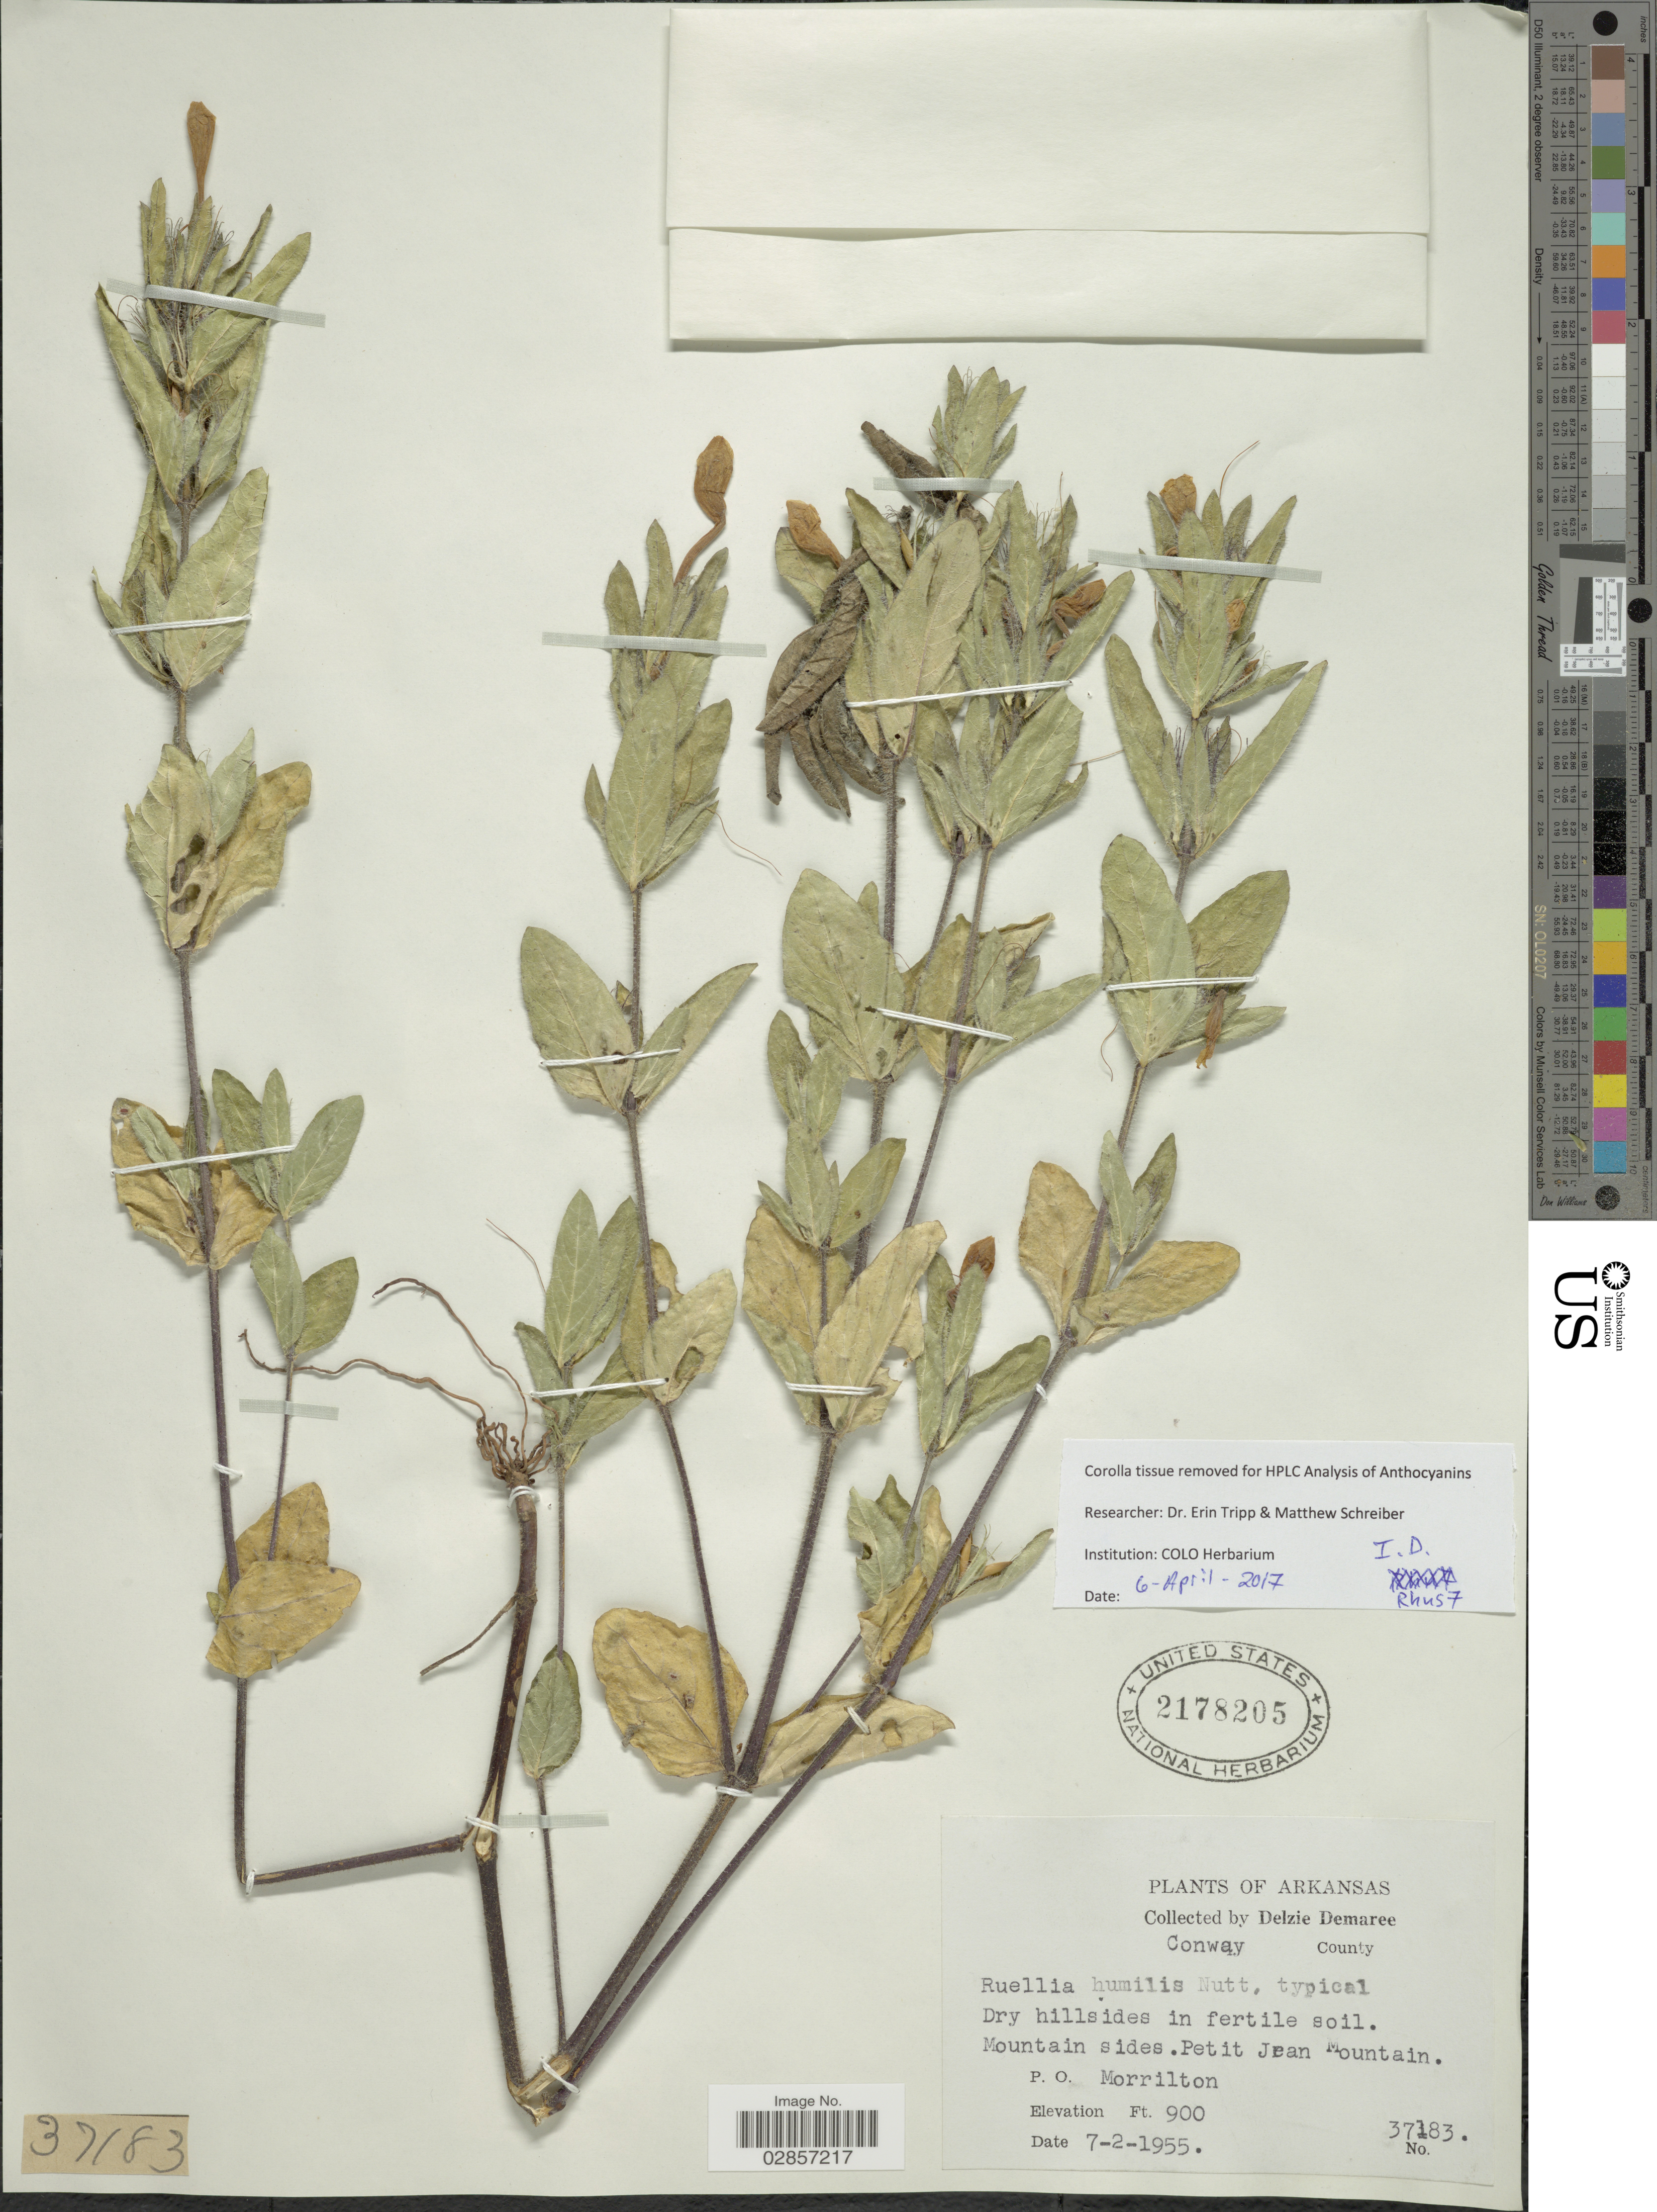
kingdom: Plantae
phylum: Tracheophyta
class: Magnoliopsida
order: Lamiales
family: Acanthaceae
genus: Ruellia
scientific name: Ruellia humilis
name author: Nutt.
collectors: D. Demaree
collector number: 37183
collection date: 1955-07-02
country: United States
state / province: Arkansas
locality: Conway County, Mountain sides, Petit Jean Mountain, P.O. Morrilton.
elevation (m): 274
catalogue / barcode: US 2178205